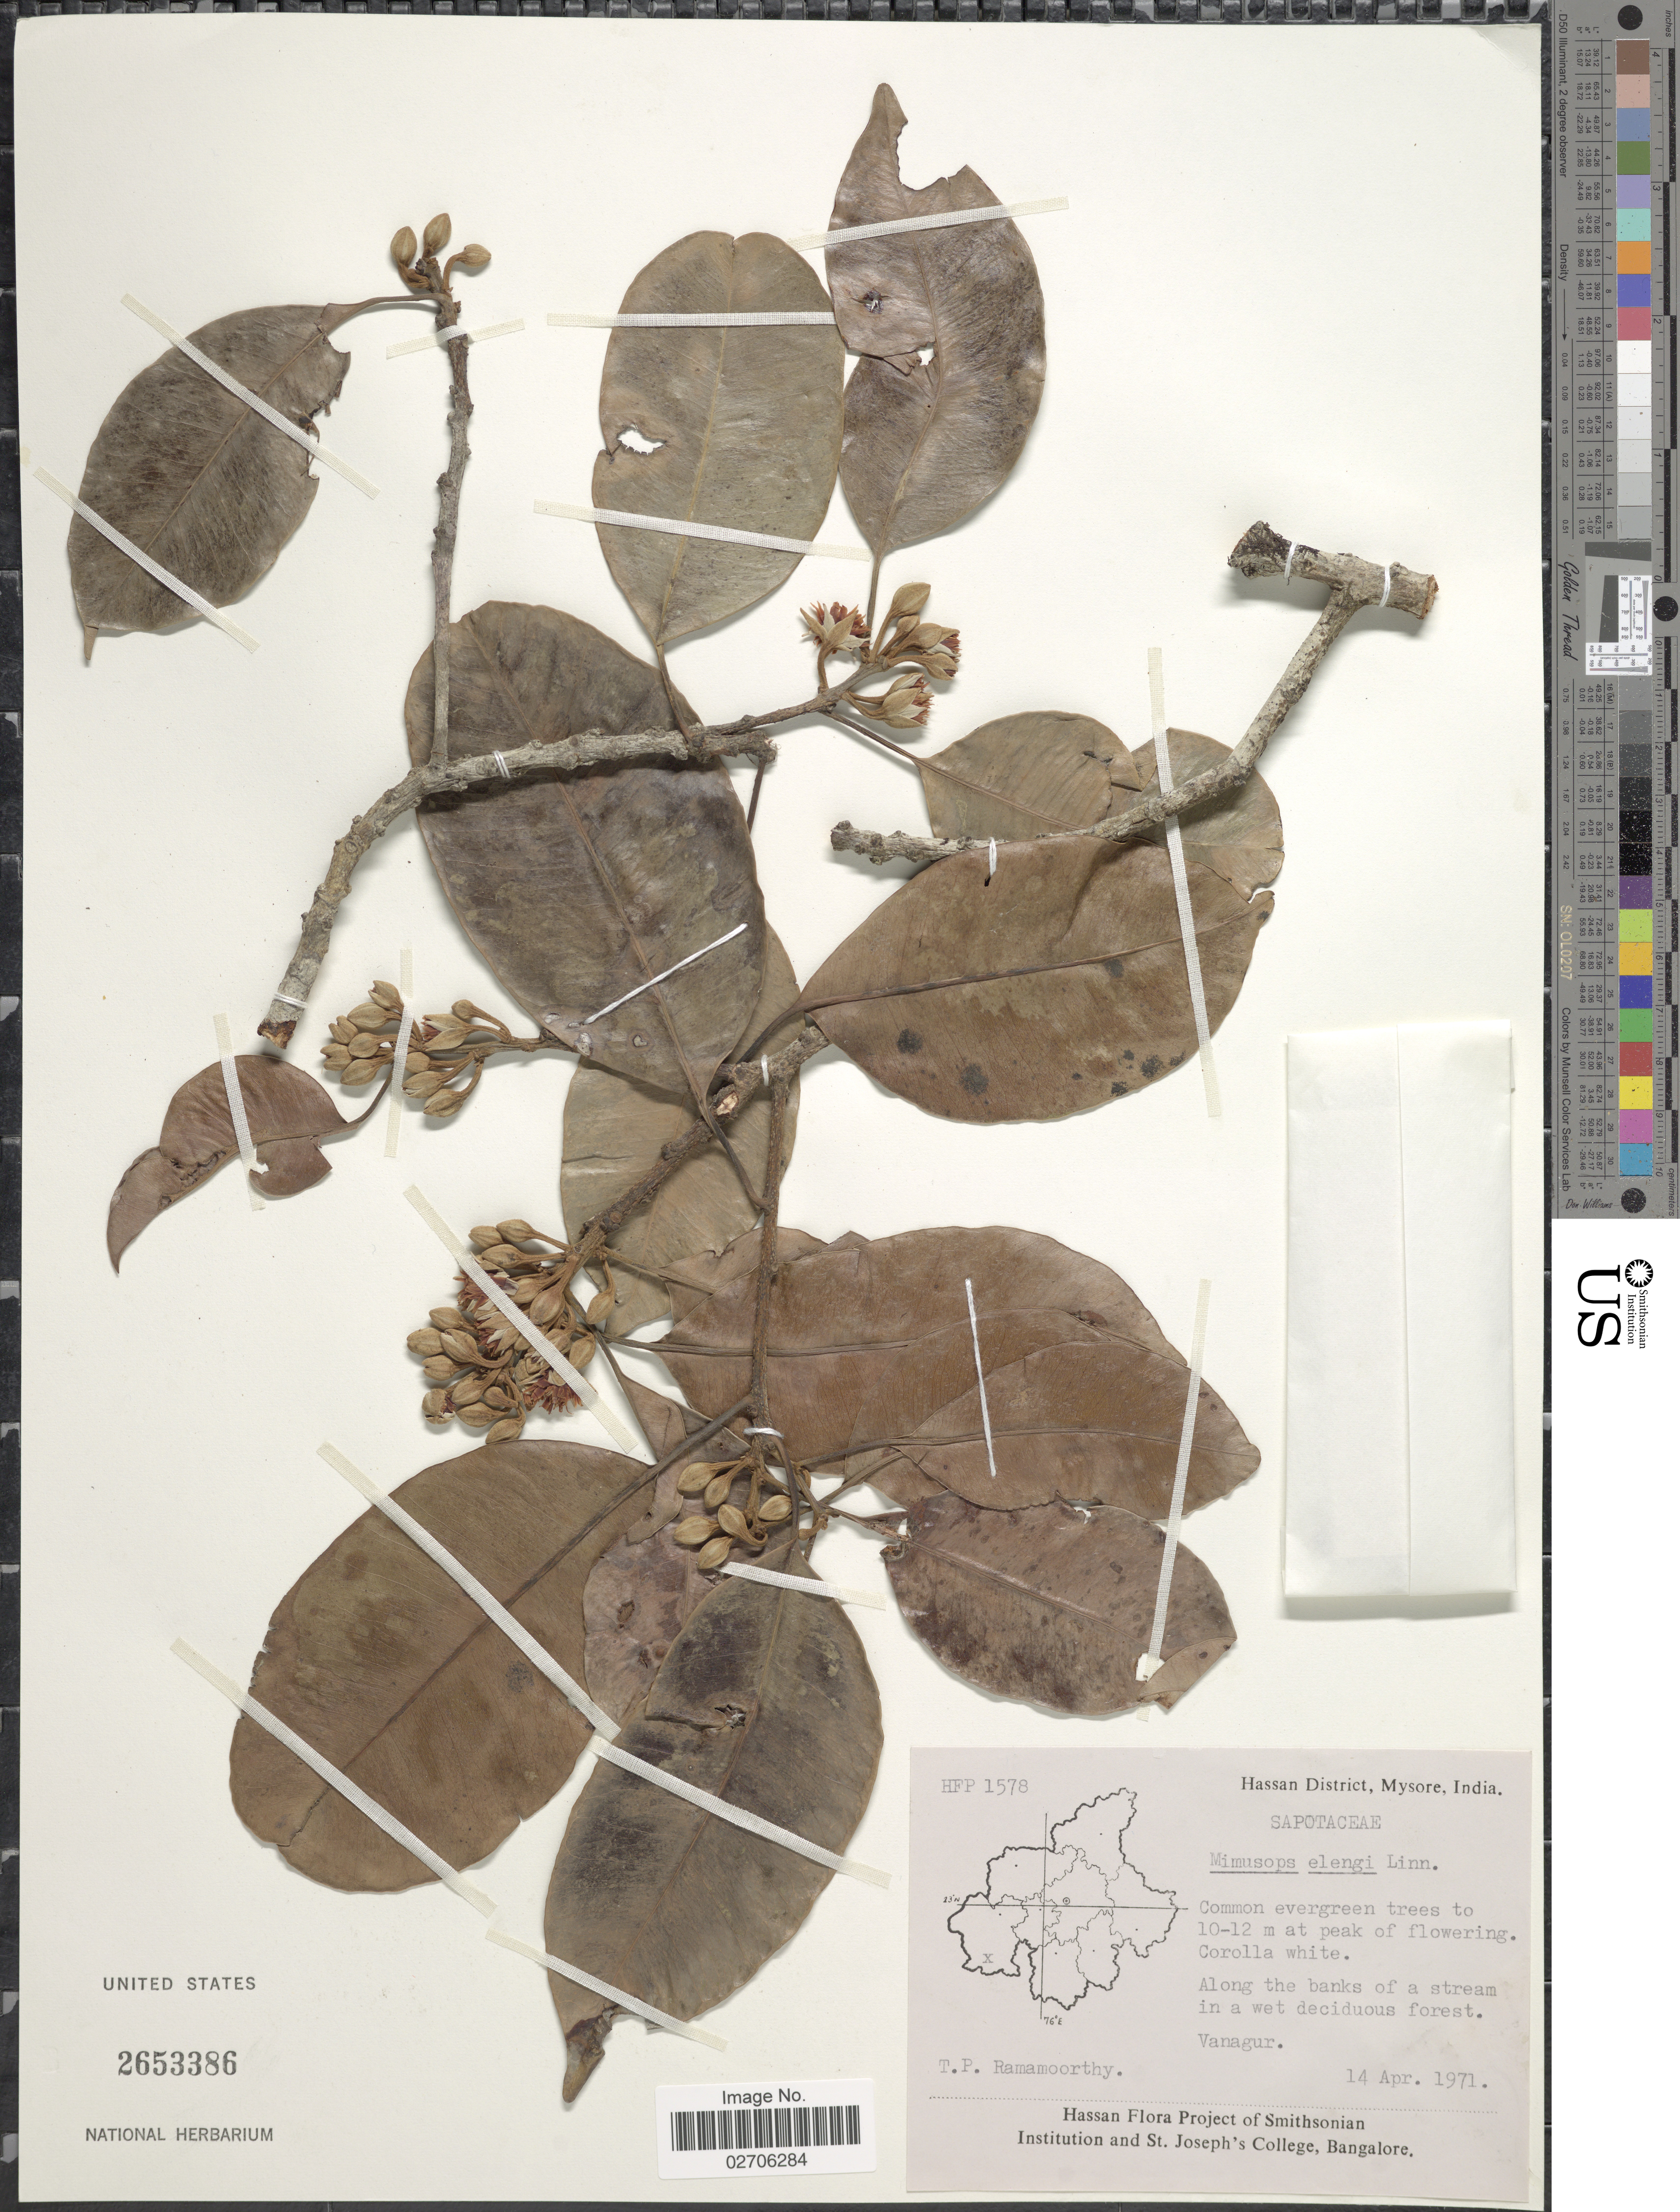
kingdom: Plantae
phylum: Tracheophyta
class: Magnoliopsida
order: Ericales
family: Sapotaceae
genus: Mimusops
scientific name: Mimusops djave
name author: Engl.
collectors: T. P. Ramamoorthy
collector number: HFP1578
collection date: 1971-04-14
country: India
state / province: Karnataka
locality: Hassan District, Mysore. Along the banks of a stream in a wet deciduous forest. Vanagur.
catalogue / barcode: US 2653386